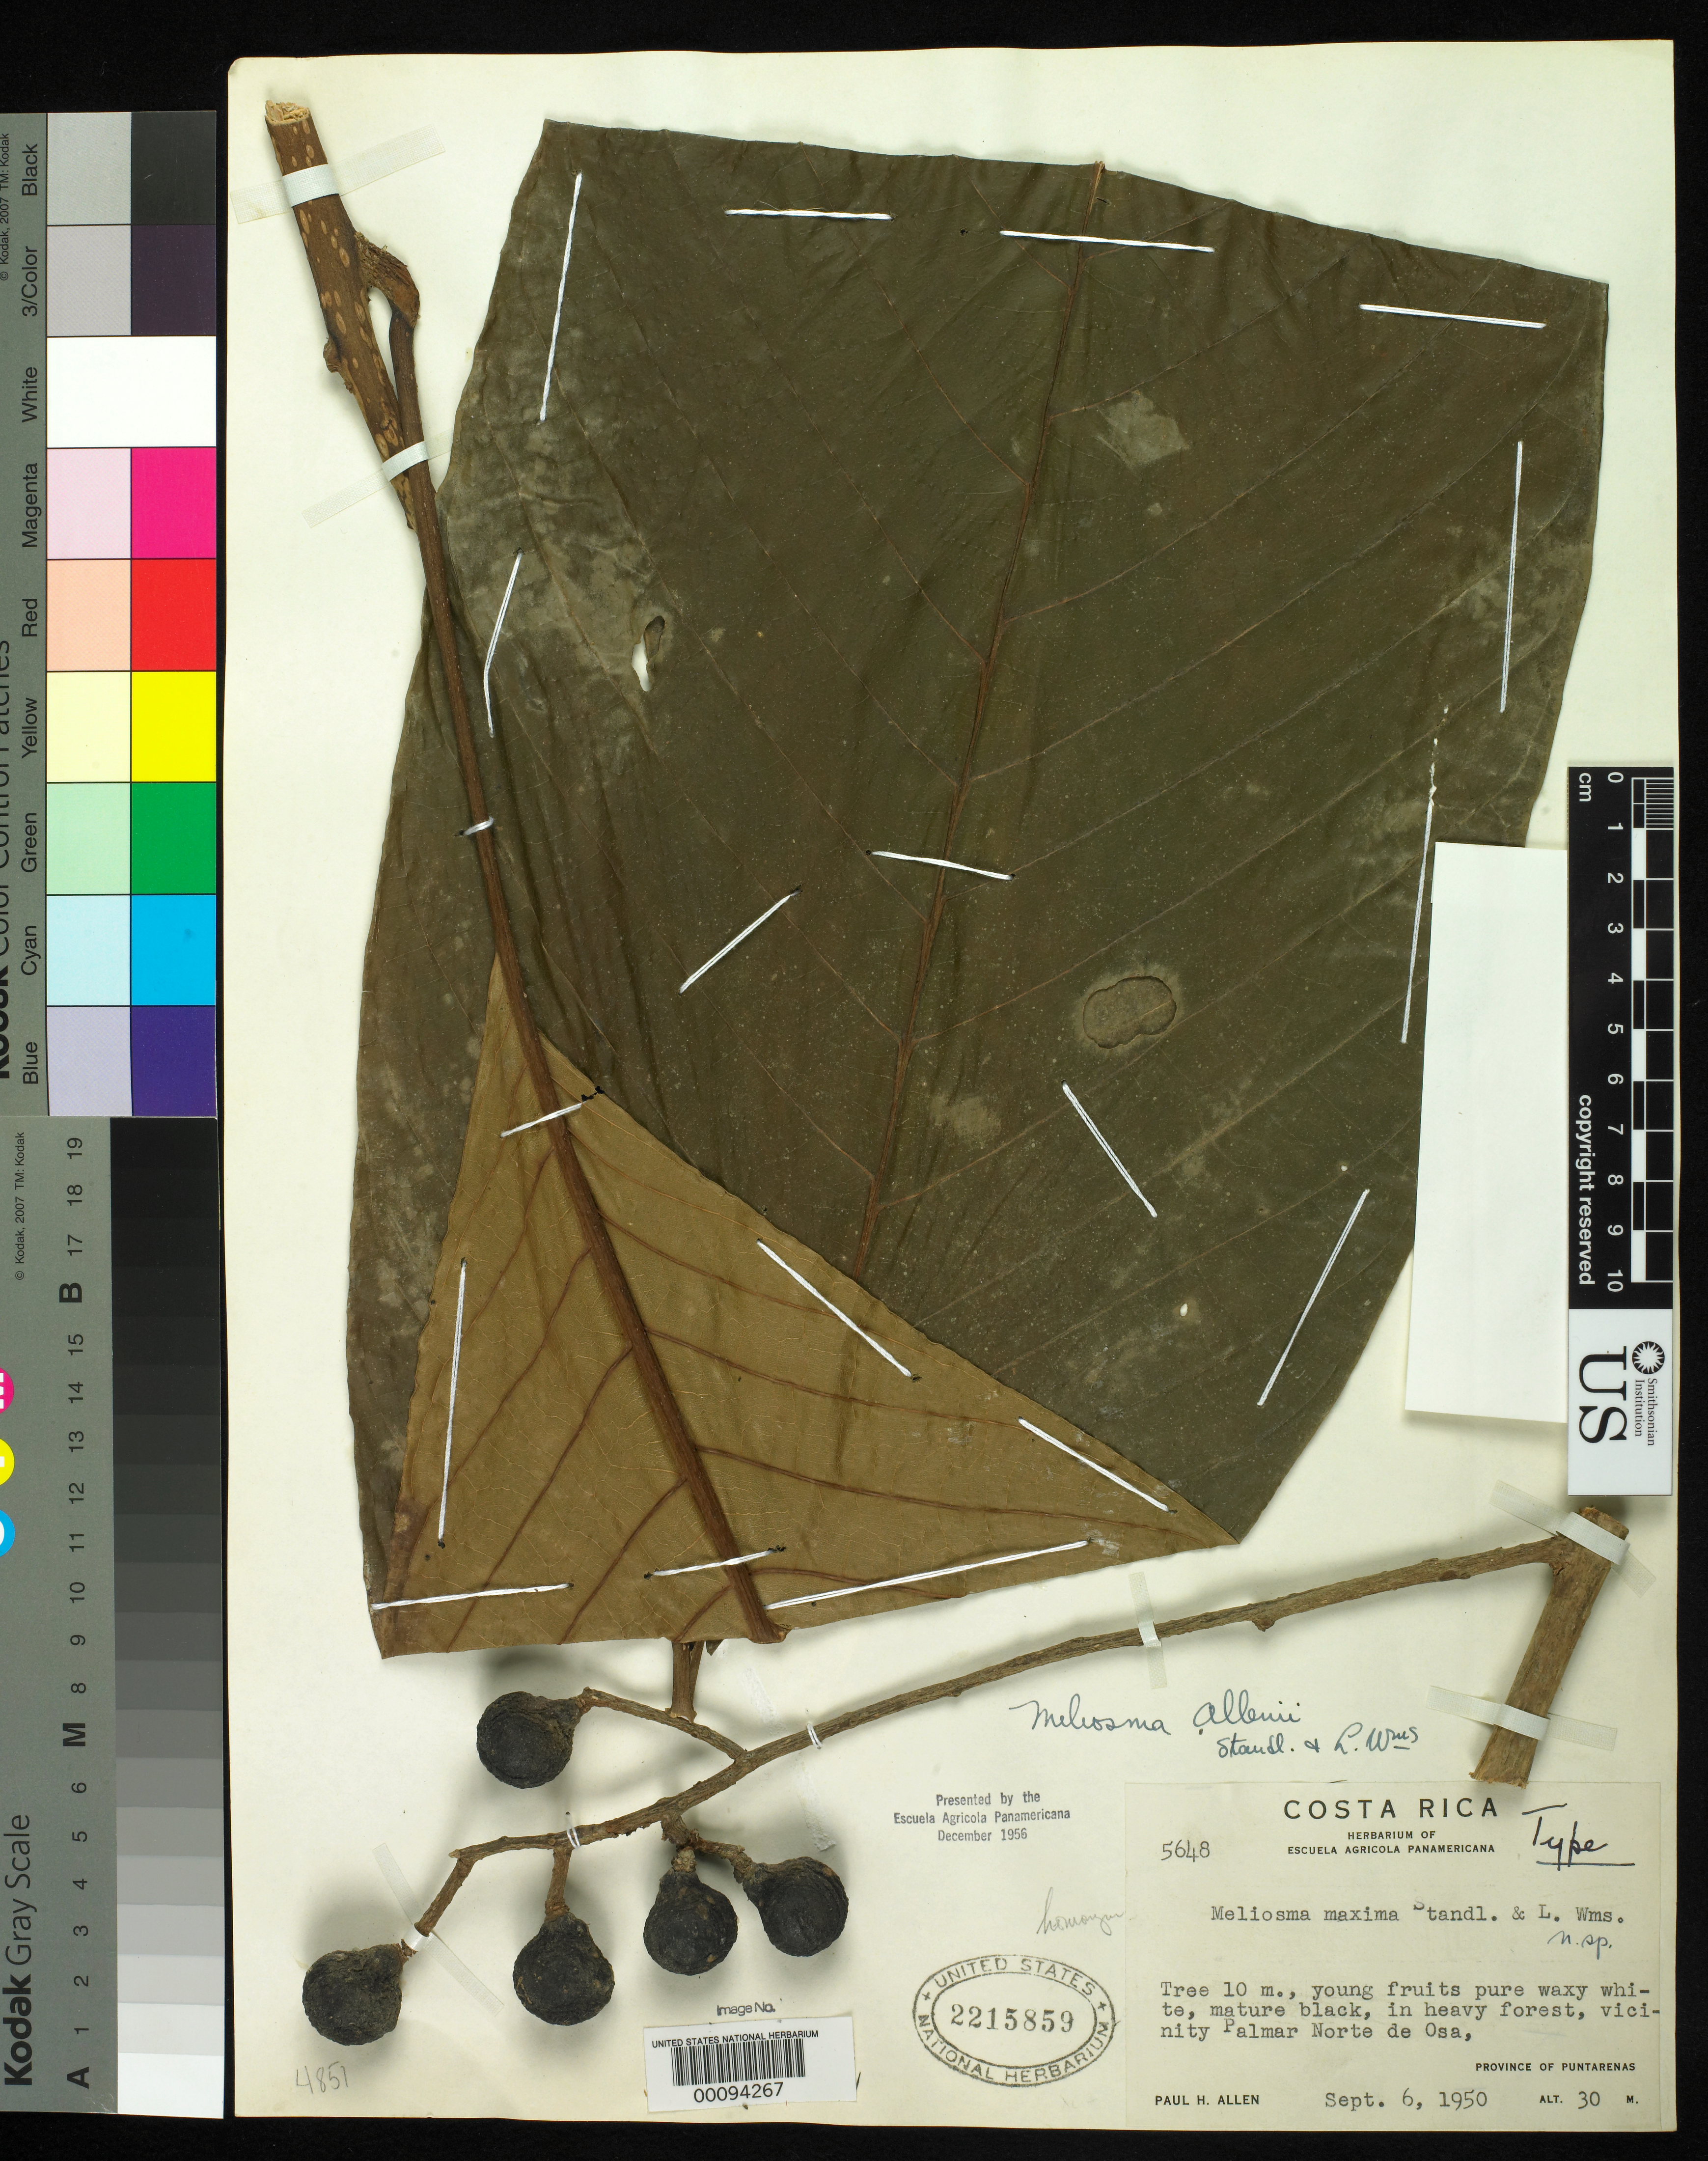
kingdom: Plantae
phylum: Tracheophyta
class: Magnoliopsida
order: Proteales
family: Sabiaceae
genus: Meliosma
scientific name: Meliosma maxima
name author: Standl. & L.O. Williams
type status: Holotype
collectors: P. H. Allen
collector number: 5648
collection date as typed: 06 Sep 1950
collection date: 1950-09-06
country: Costa Rica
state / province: Puntarenas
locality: Vicinity of Palmar Norte de Osa.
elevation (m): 30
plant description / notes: Later homonym of Meliosma maxima Standl. & Steyerm. (1944). Holotype originally at EAP, transferred to US in 1956. Flora of Panama (1980, Ann. Missouri Bot. Gard. 67: 952) erroneously cites holotype at F.; Also a type of Meliosma allenii Standl. & L.O. Williams, nom. nov. "Presented by the Escuela Agricola Panamericana December 1956." Holotype, transferred from EAP to US (see Dorr et al. 2009, Taxon 58: 993-1001).; Nom. nov. for Meliosma maxima Standl. & L.O. Wms., non Standl. & Steyerm. 1944. Holotype originally at EAP, transferred to US in 1956.; Also a type of Meliosma maxima Standl. & L.O. Williams, nom. illeg. "Presented by the Escuela Agricola Panamericana December 1956." Holotype, transferred from EAP to US (see Dorr et al. 2009, Taxon 58: 993-1001).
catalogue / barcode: US 2215859